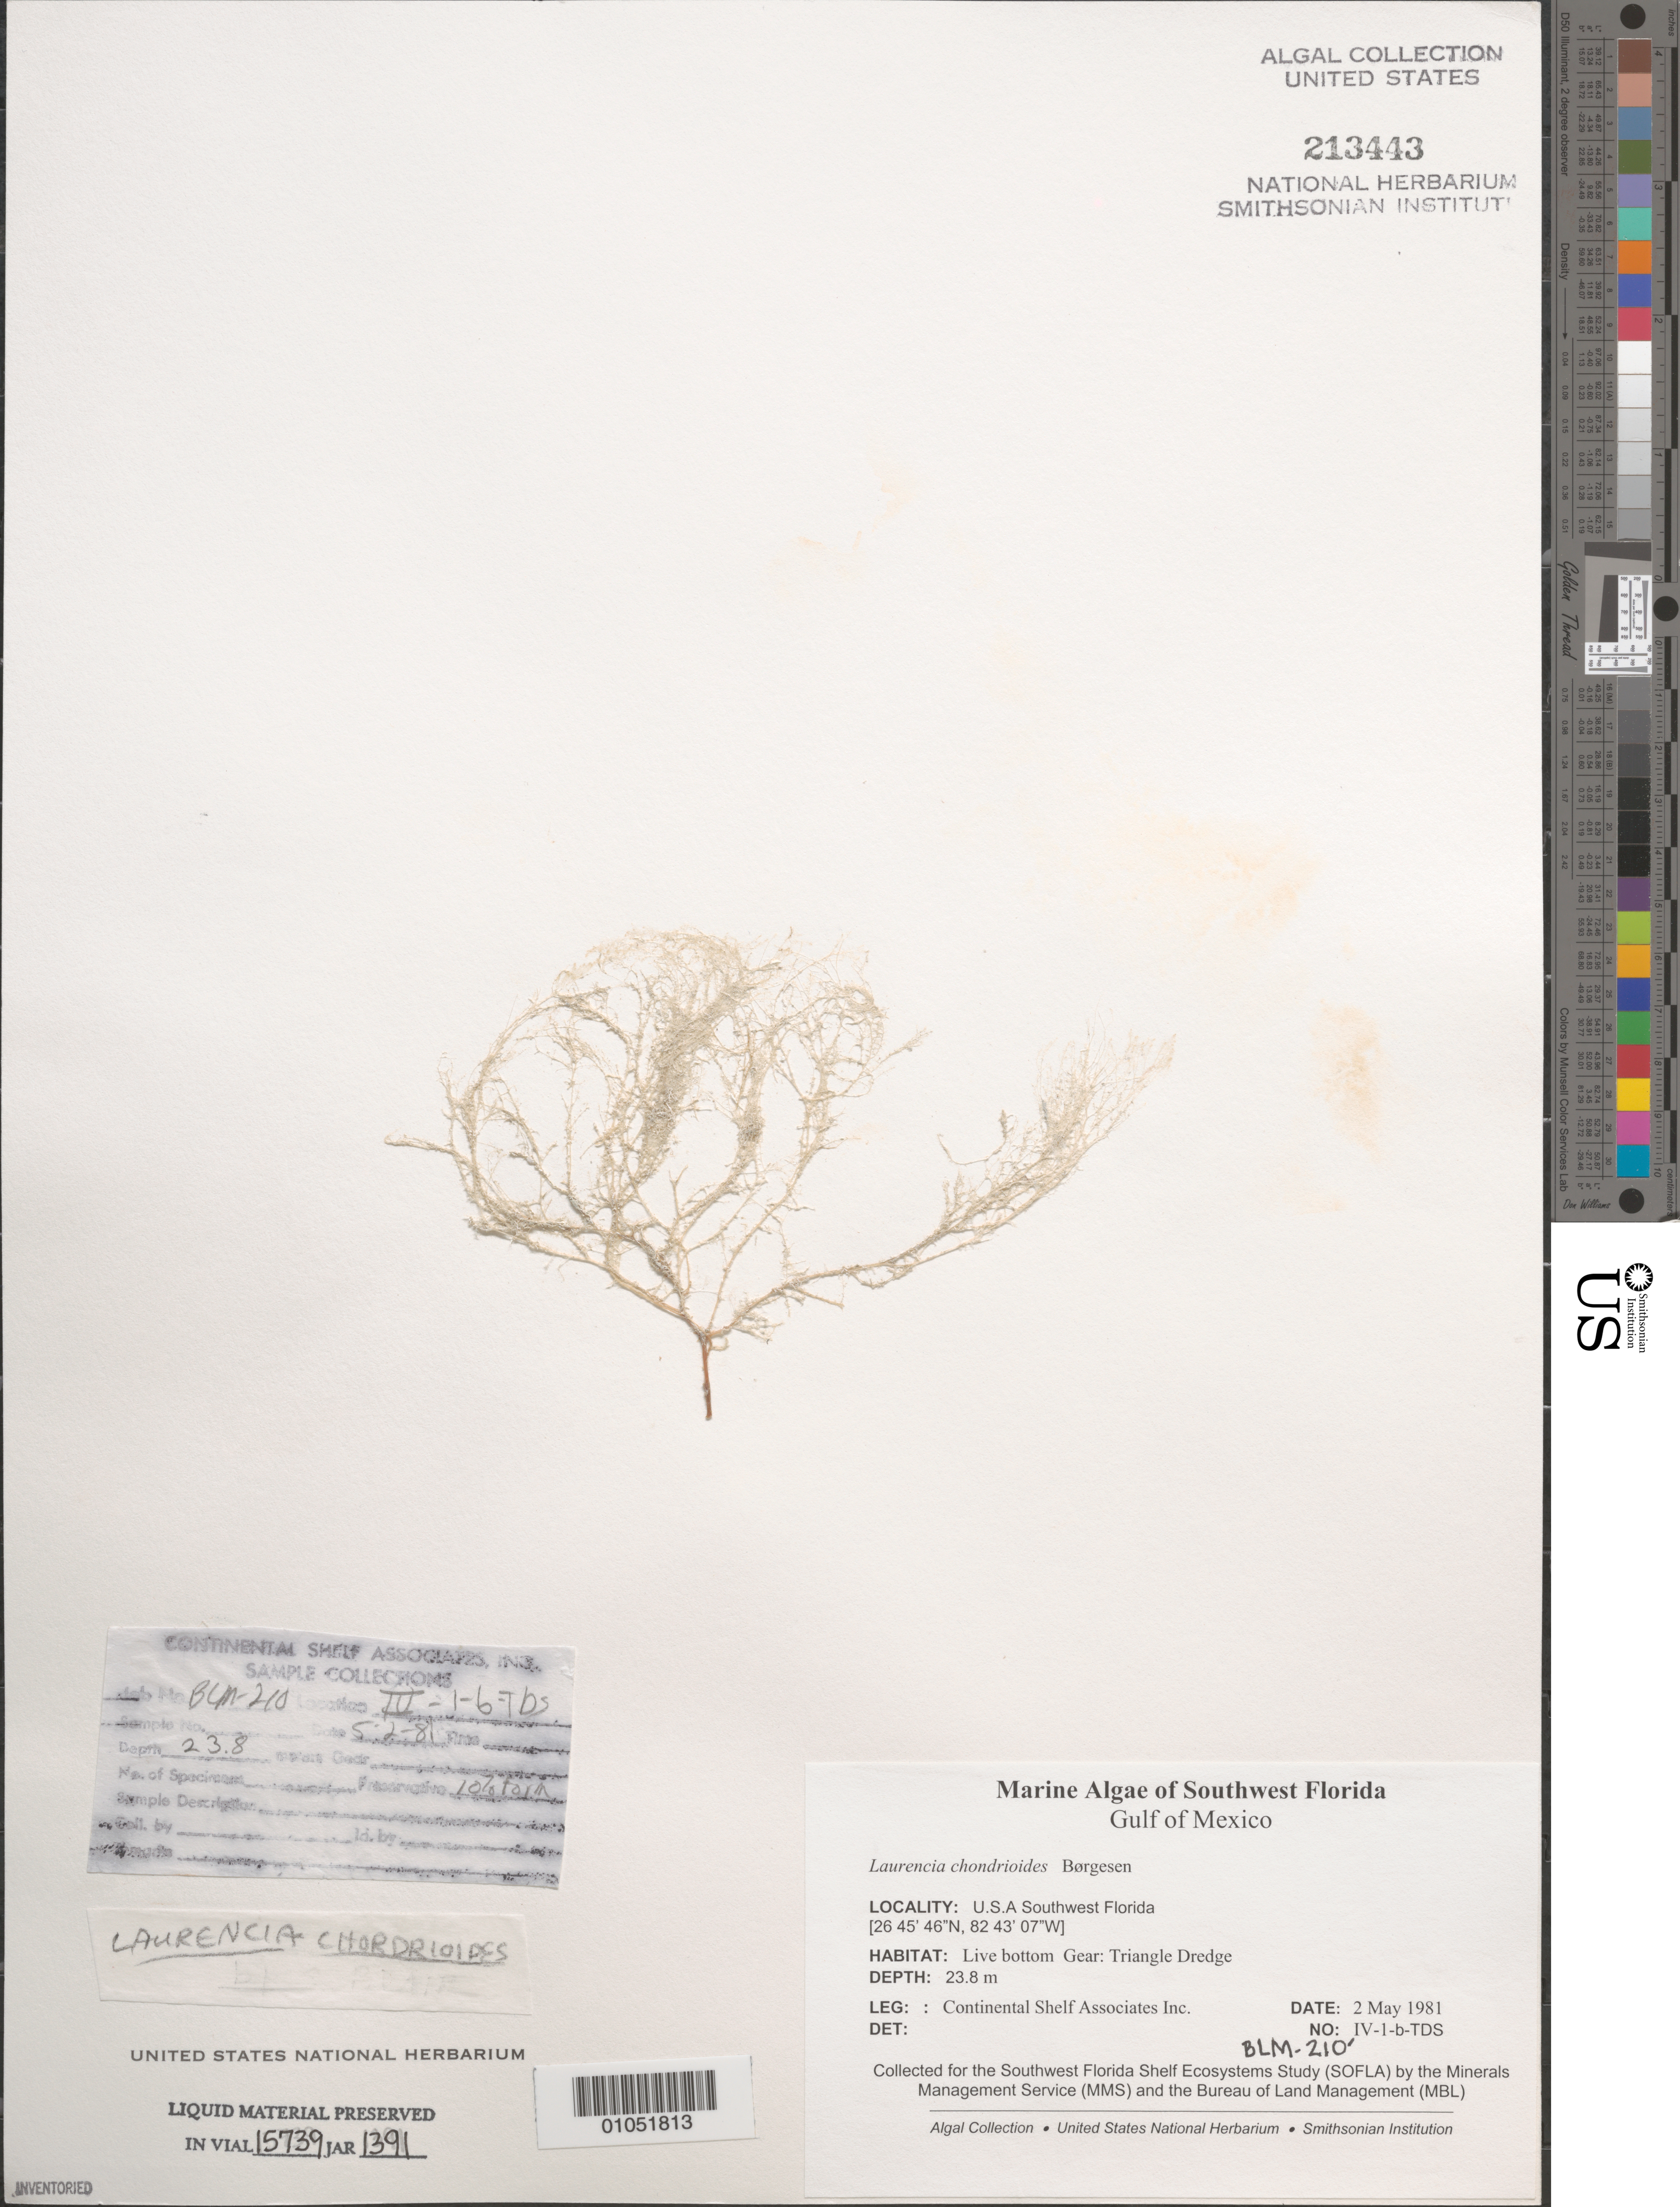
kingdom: Plantae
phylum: Rhodophyta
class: Florideophyceae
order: Ceramiales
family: Rhodomelaceae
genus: Laurencia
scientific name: Laurencia chondrioides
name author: Børgesen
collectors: Continental Shelf Associates for the MMS/BLM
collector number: BLM-210-IV-1-B-TDS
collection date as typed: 02 May 1981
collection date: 1981-05-02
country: United States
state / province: Florida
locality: Gulf of Mexico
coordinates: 26 45'46"N, 82 43'07"W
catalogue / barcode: US 213443